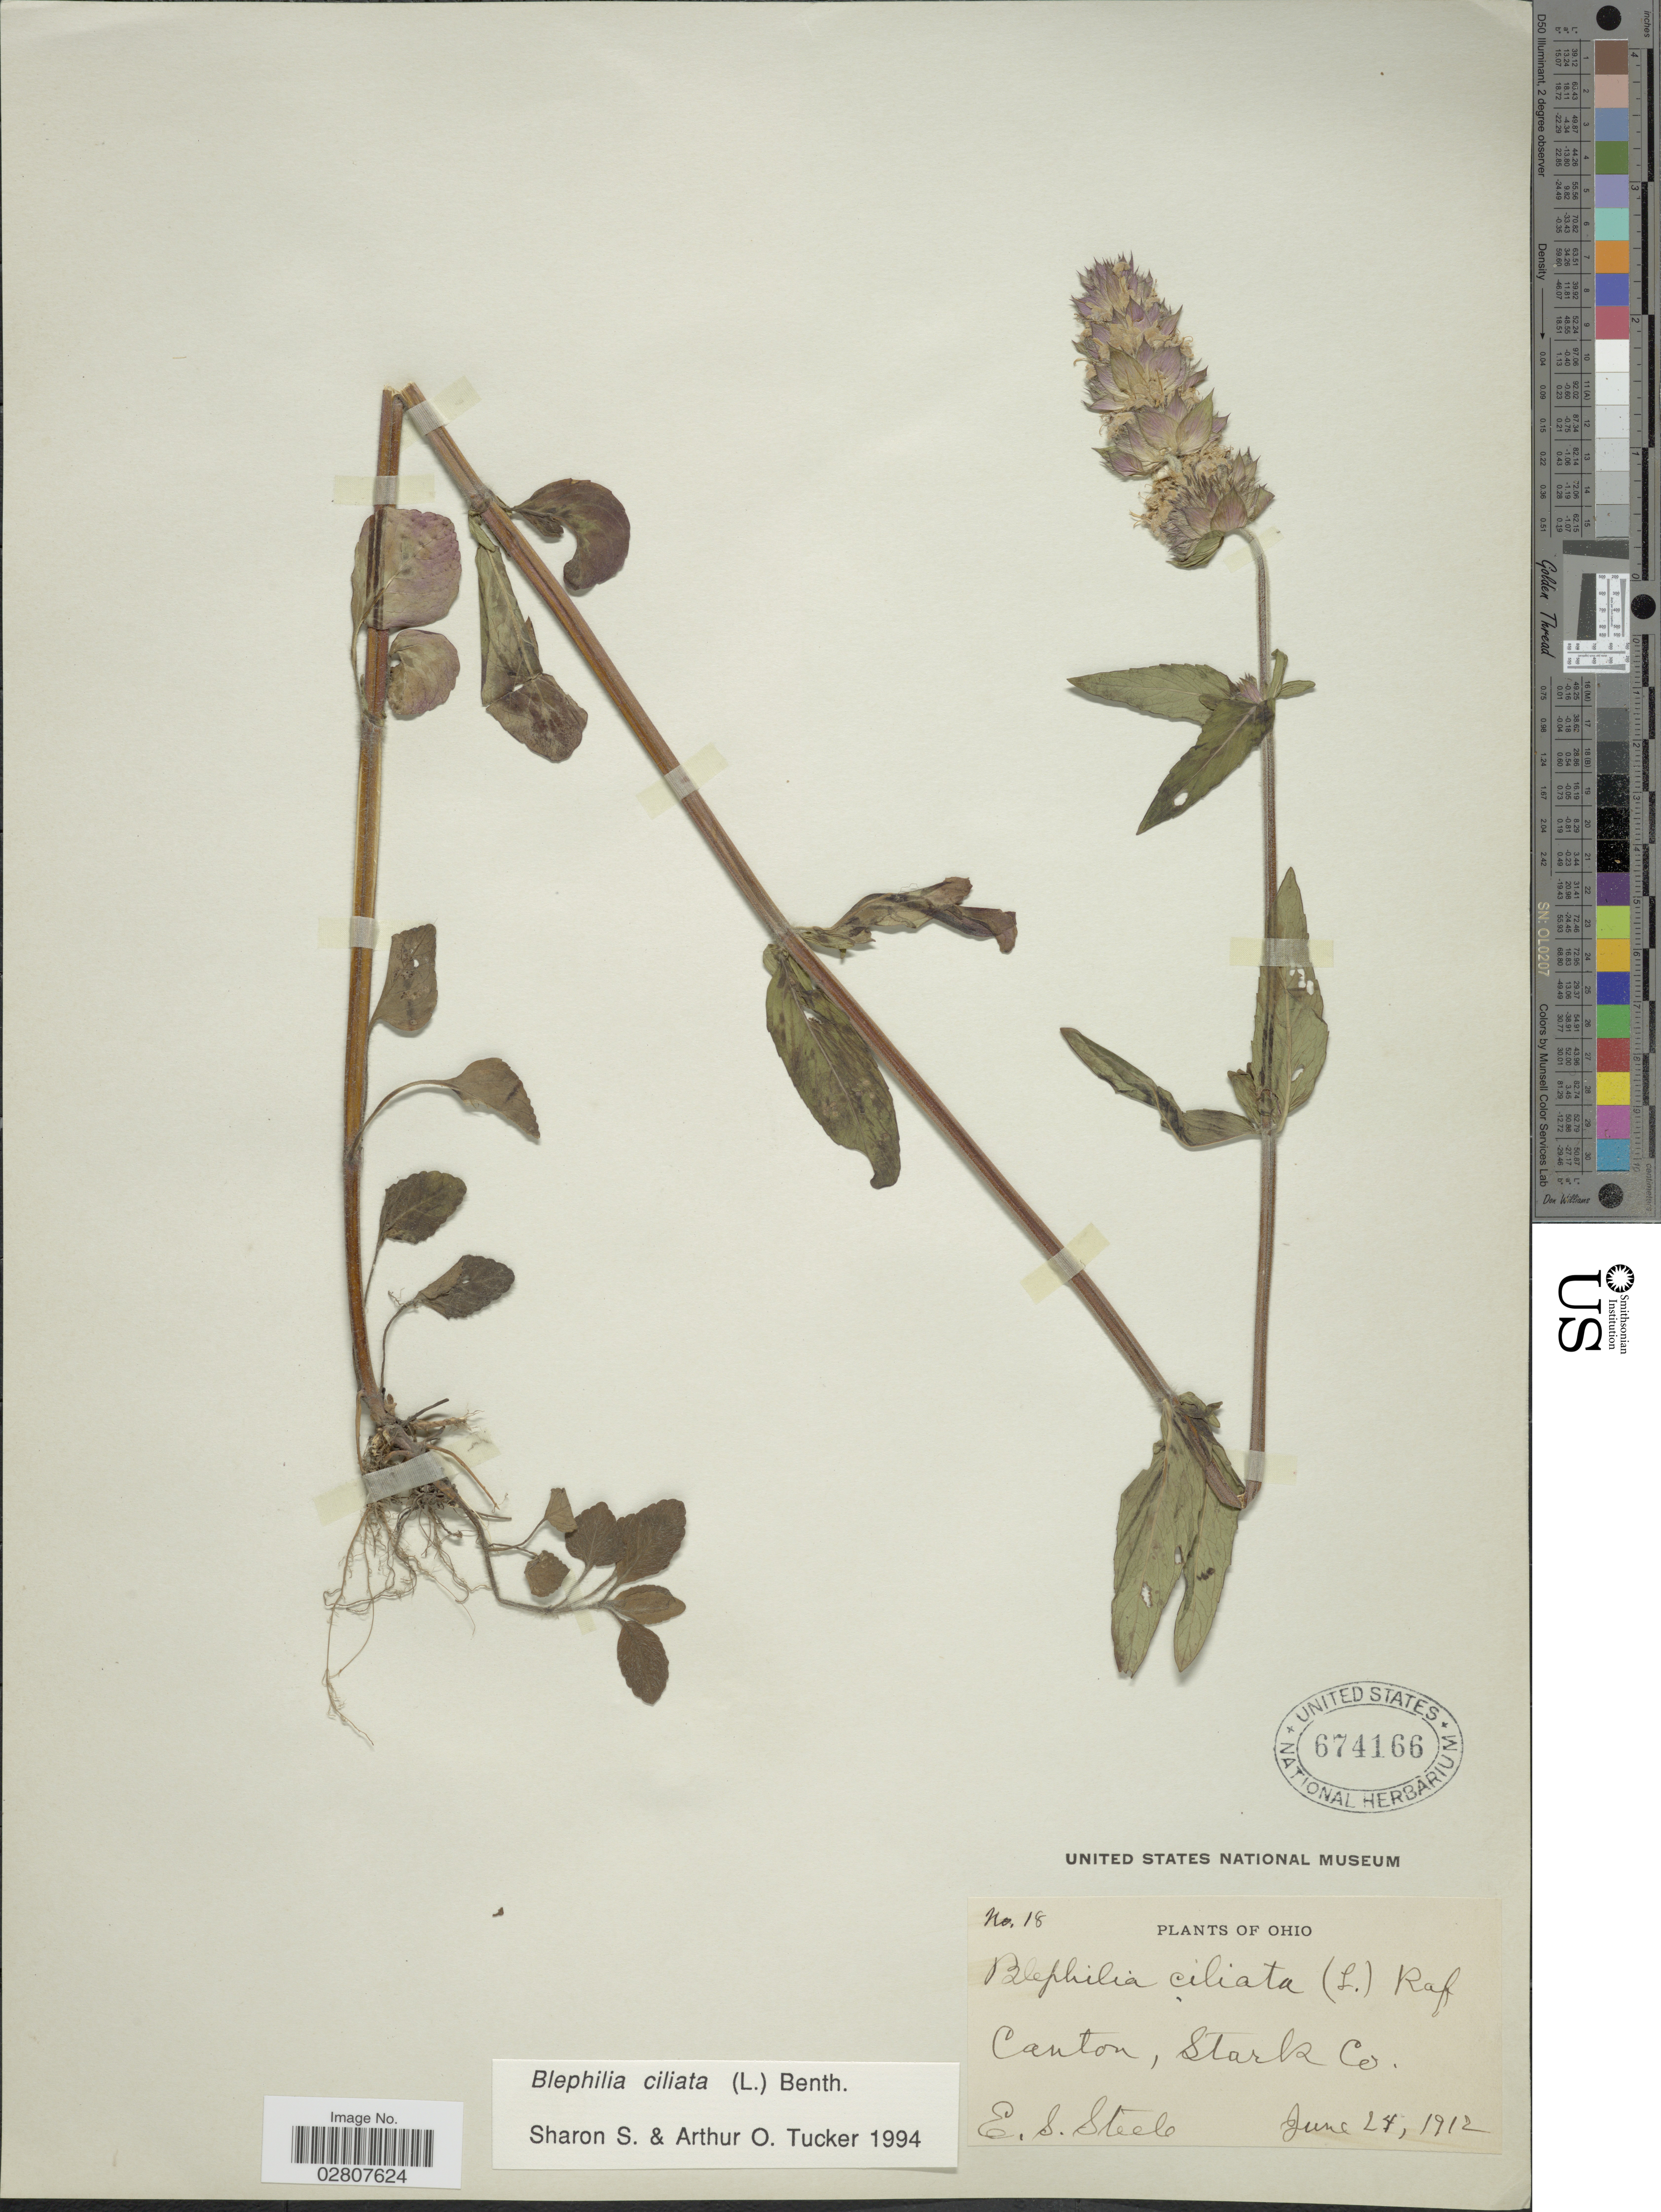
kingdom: Plantae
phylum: Tracheophyta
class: Magnoliopsida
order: Lamiales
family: Lamiaceae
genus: Blephilia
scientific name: Blephilia ciliata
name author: (L.) Raf. ex Benth.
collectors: E. Steele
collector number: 18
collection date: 1912-06-24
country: United States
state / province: Ohio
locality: Canton, Stark Co.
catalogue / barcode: US 674166